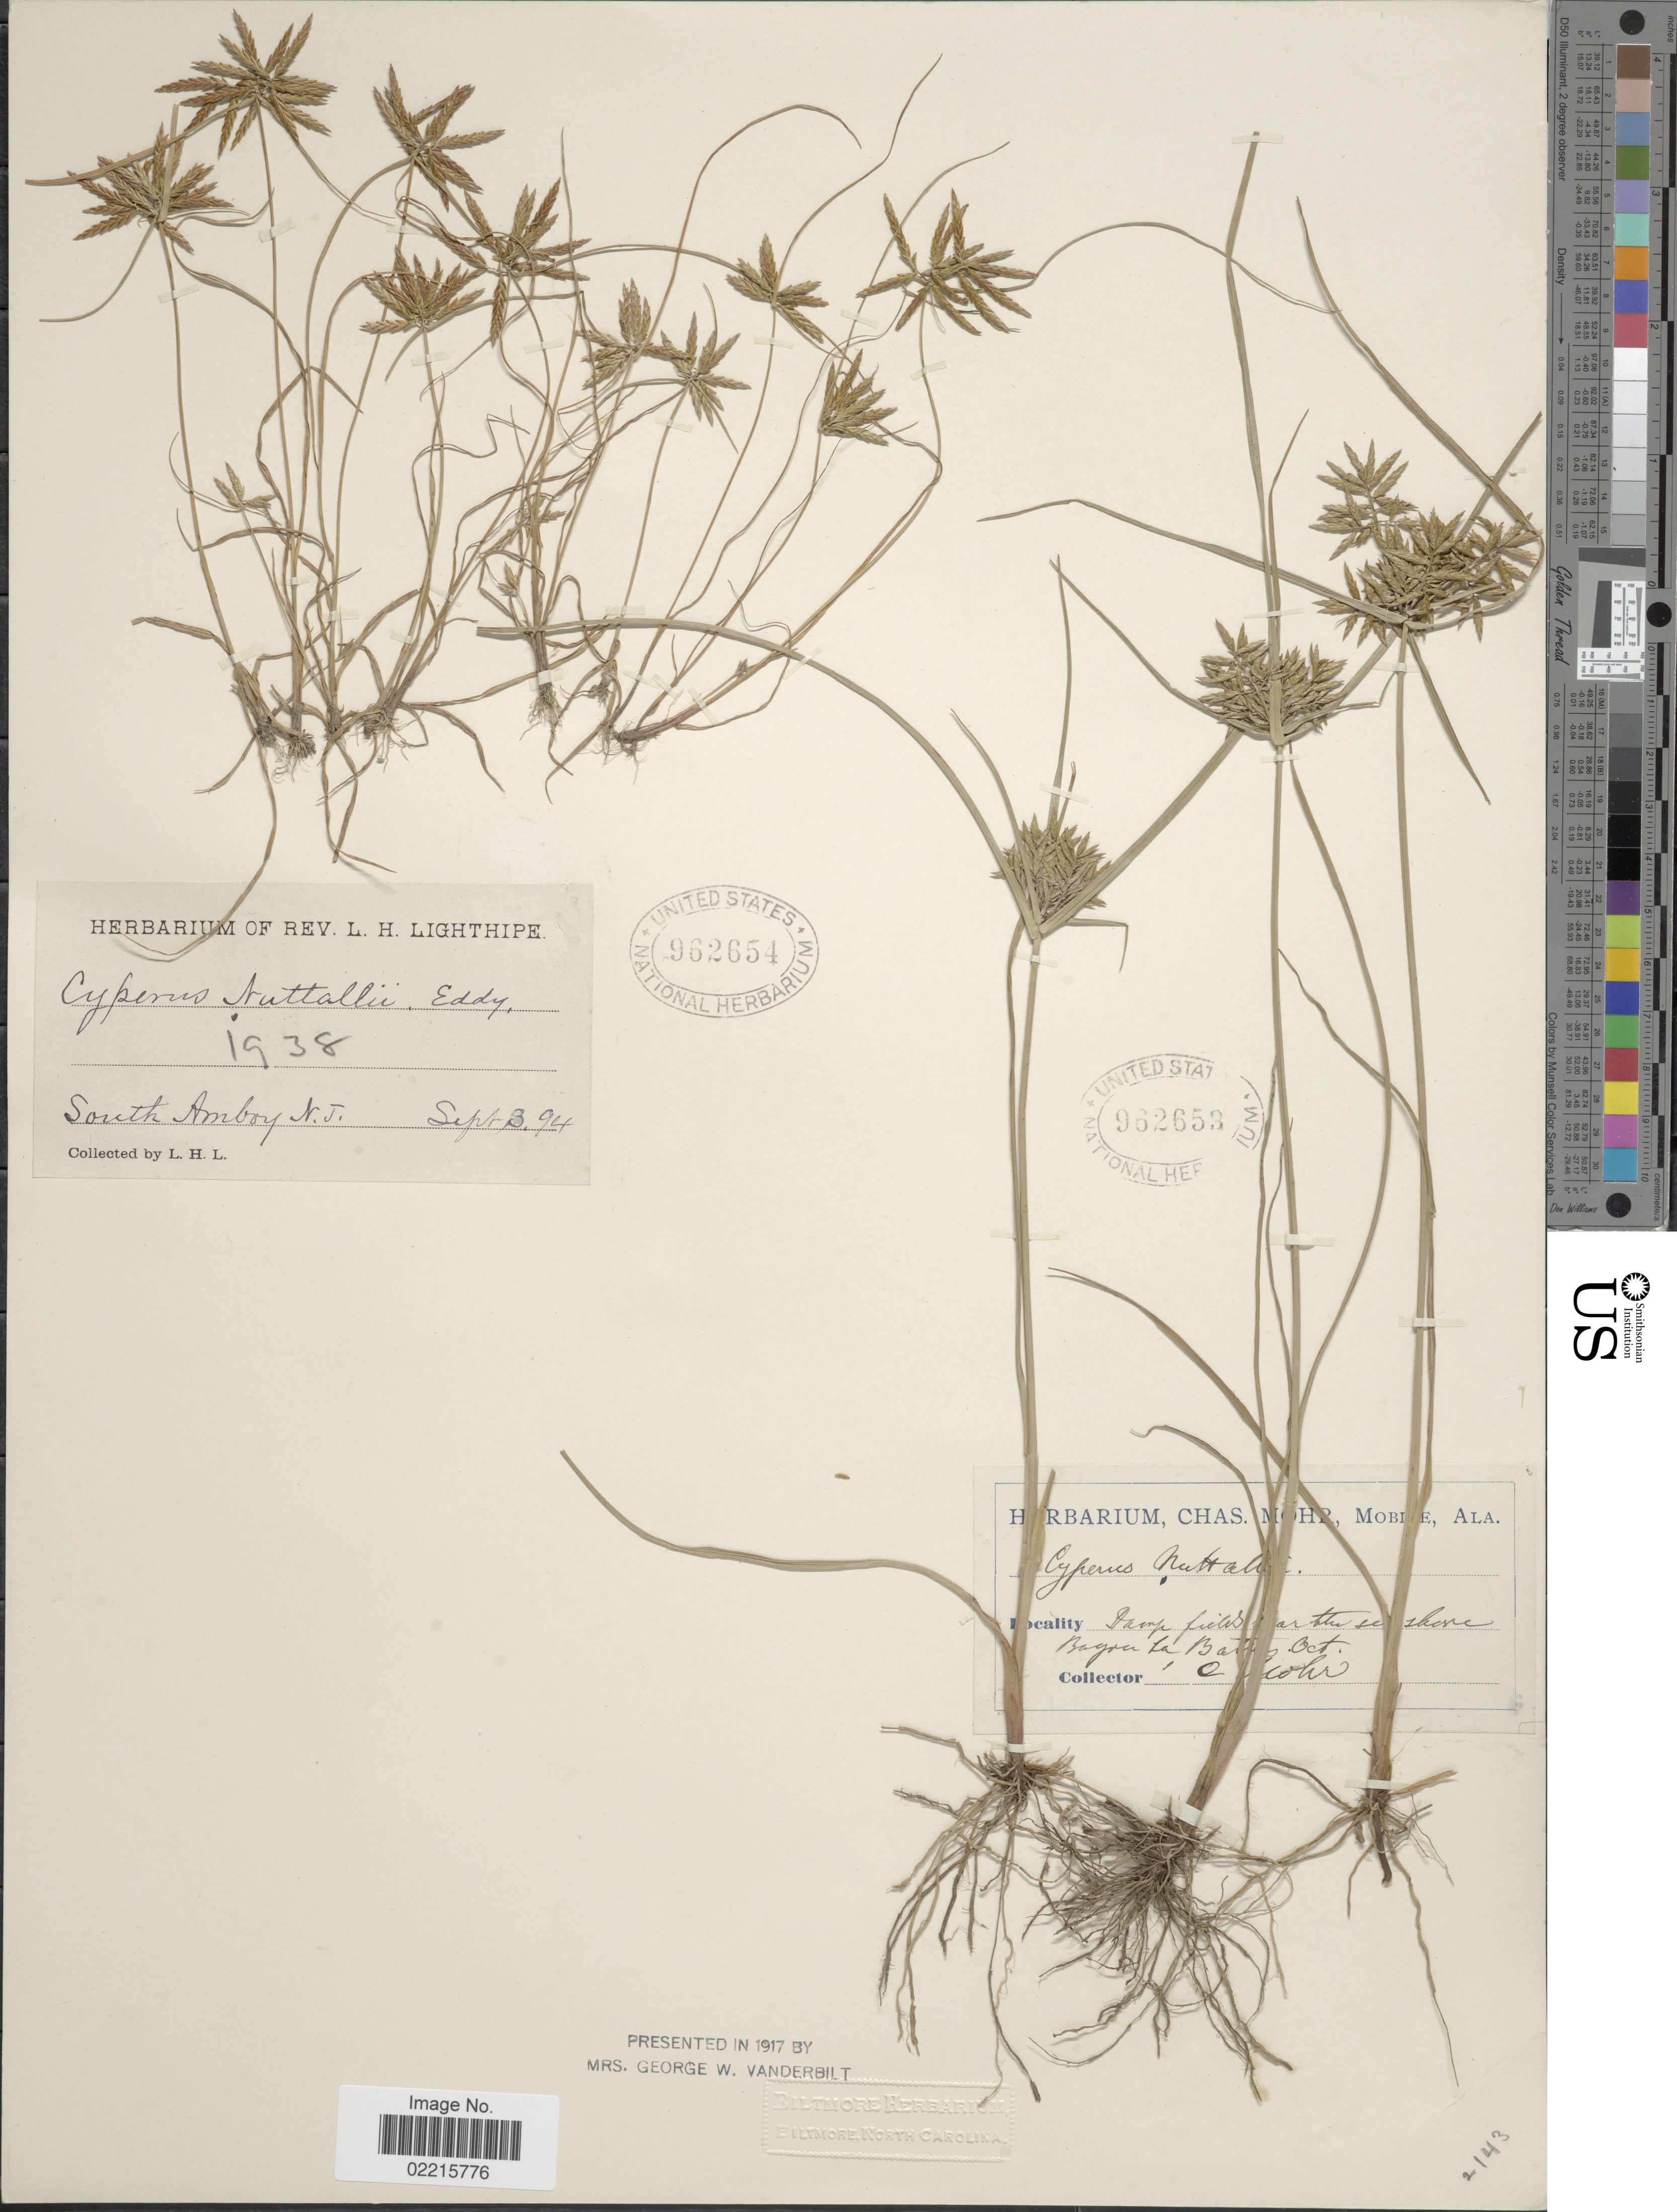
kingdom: Plantae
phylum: Tracheophyta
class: Liliopsida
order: Poales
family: Cyperaceae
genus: Cyperus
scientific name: Cyperus filicinus Vahl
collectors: L. H. Lighthipe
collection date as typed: Transcribed d/m/y: 3/9/94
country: United States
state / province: New Jersey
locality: South Amboy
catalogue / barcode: US 962654-2